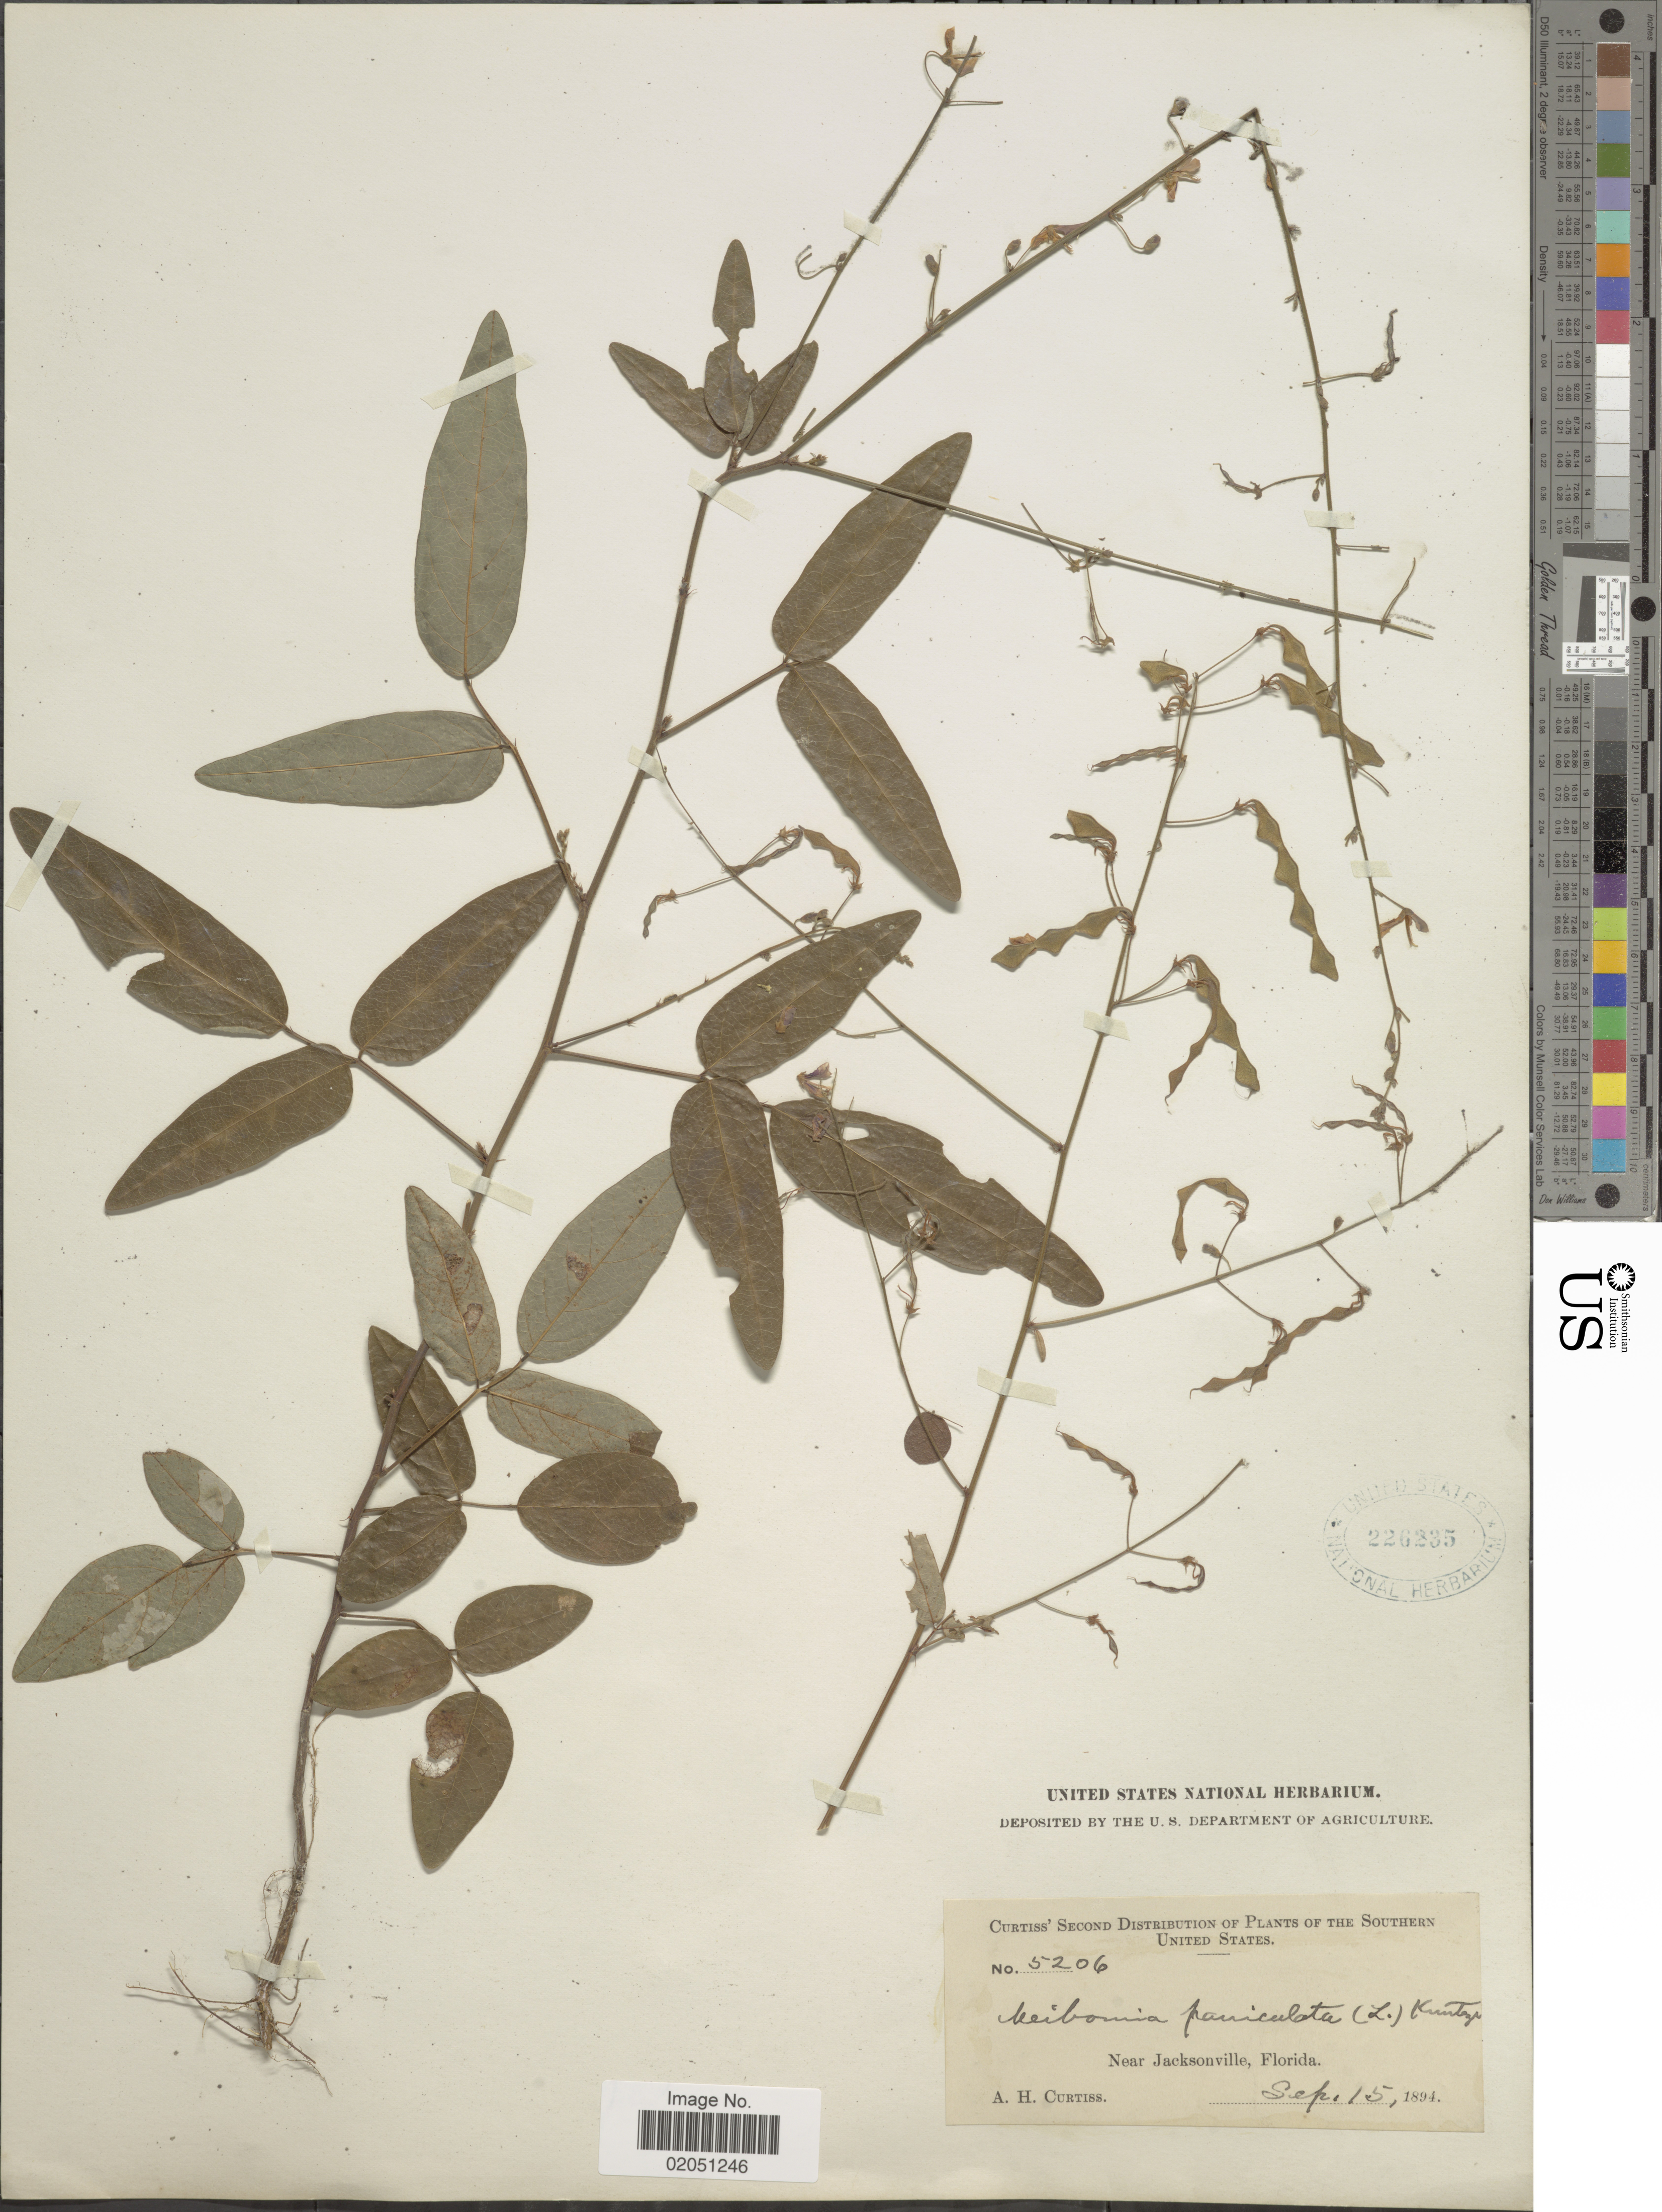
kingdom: Plantae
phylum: Tracheophyta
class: Magnoliopsida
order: Fabales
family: Fabaceae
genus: Desmodium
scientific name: Desmodium paniculatum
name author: (L.) DC.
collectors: A. H. Curtiss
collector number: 5206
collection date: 1894-09-15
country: United States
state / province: Florida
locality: The Southern United States, Near Jacksonville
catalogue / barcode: US 226235